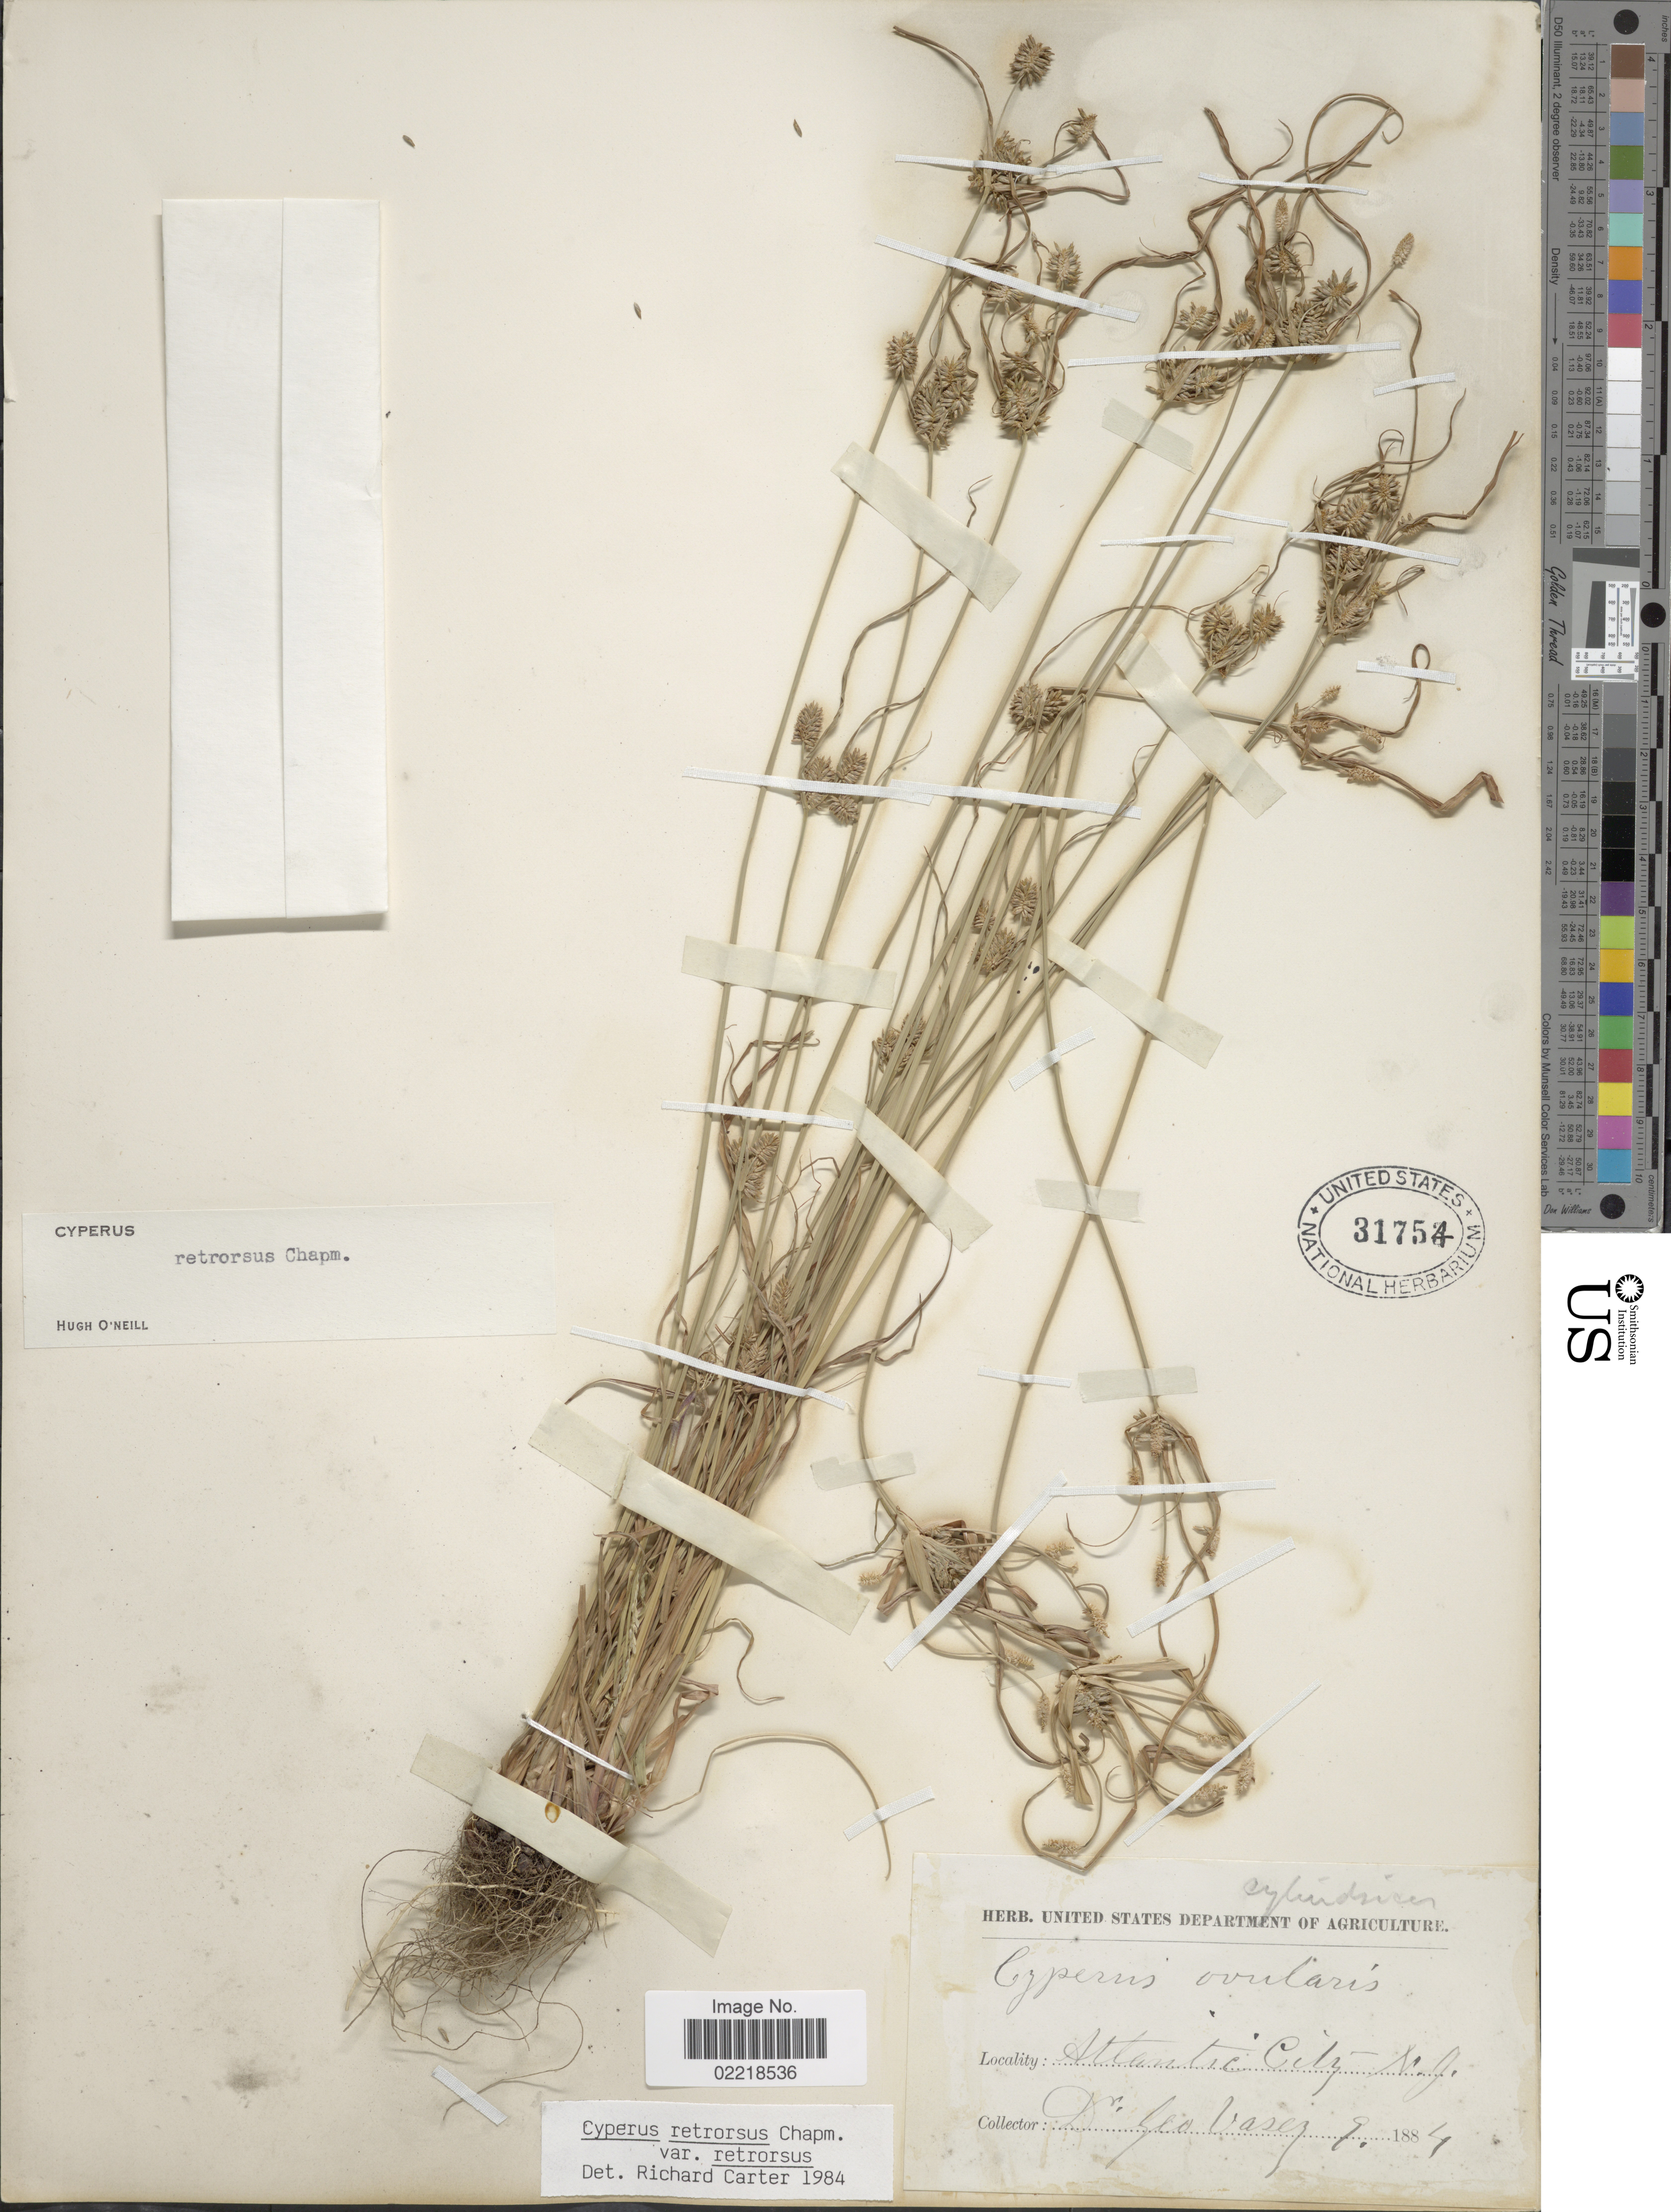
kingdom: Plantae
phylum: Tracheophyta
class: Liliopsida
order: Poales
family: Cyperaceae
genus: Cyperus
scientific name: Cyperus retrorsus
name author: Chapm.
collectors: G. Vasey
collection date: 1884-09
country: United States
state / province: New Jersey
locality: Atlantic City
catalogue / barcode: US 31754